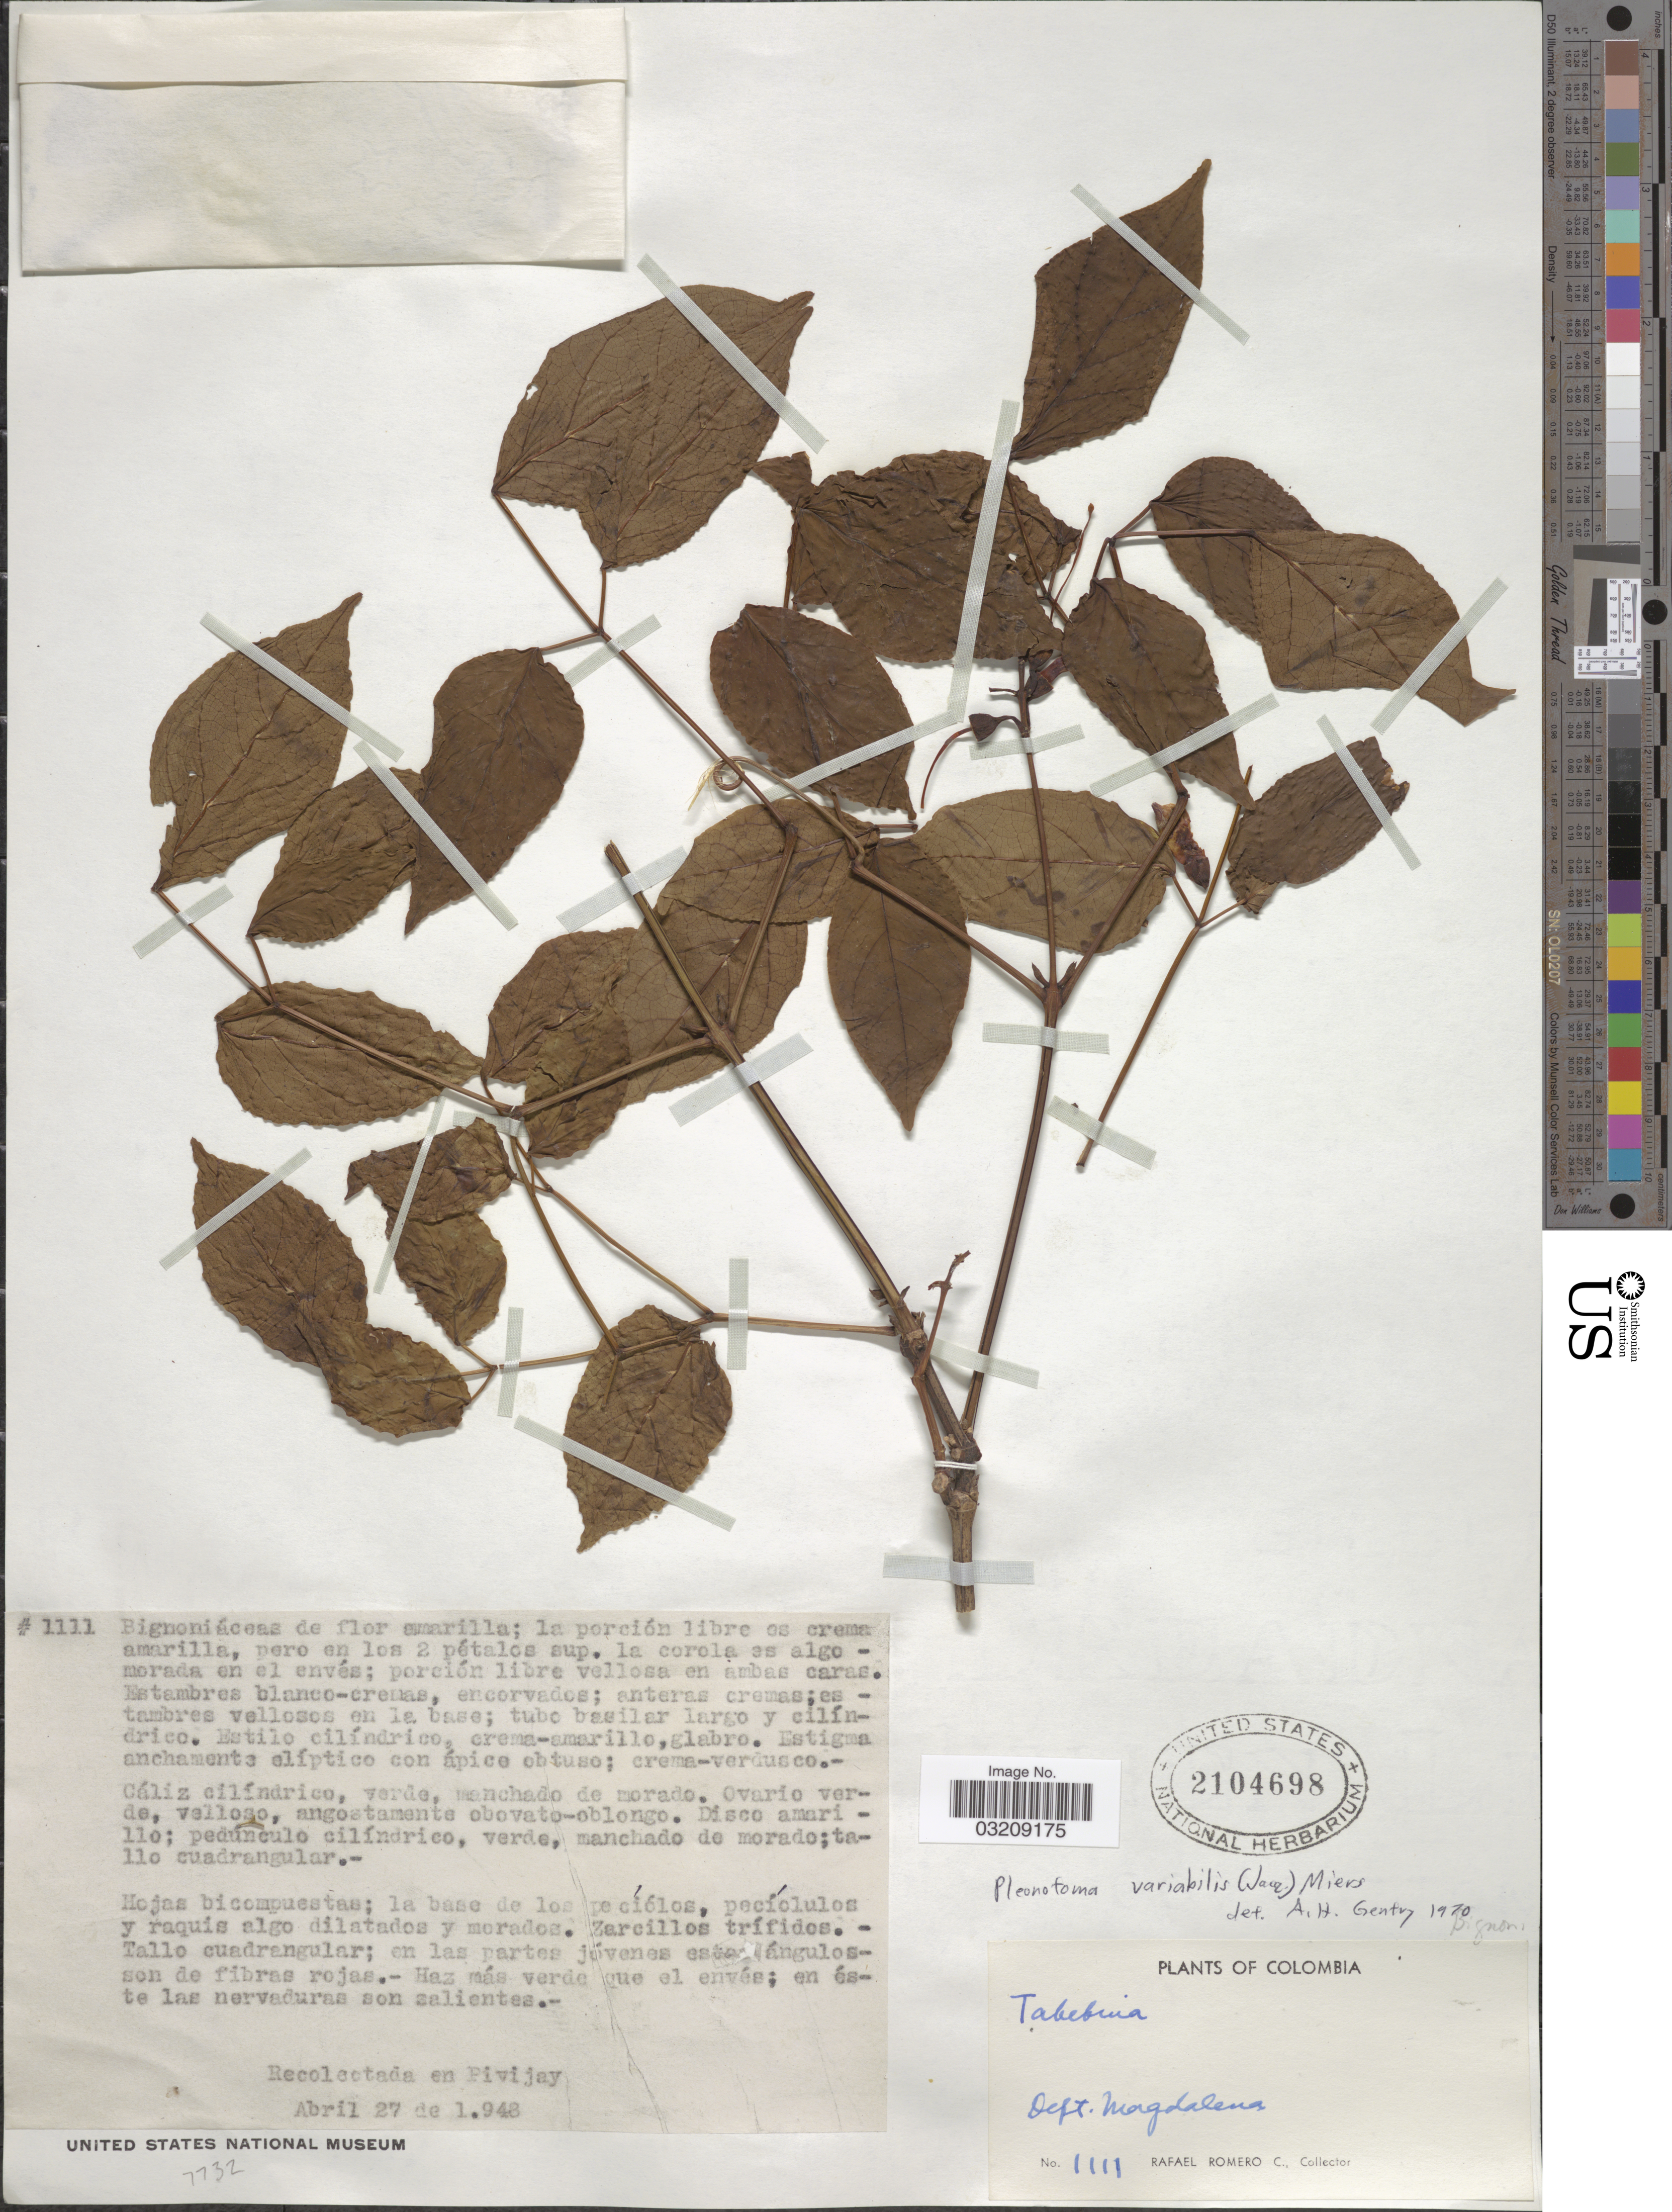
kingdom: Plantae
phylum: Tracheophyta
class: Magnoliopsida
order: Lamiales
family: Bignoniaceae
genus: Pleonotoma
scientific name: Pleonotoma variabilis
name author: (Jacq.) Miers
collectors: R. Romero Castañeda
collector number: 1111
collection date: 1948-04-27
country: Colombia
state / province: Magdalena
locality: Dept. Magdalena. Pivijay.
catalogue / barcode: US 2104698